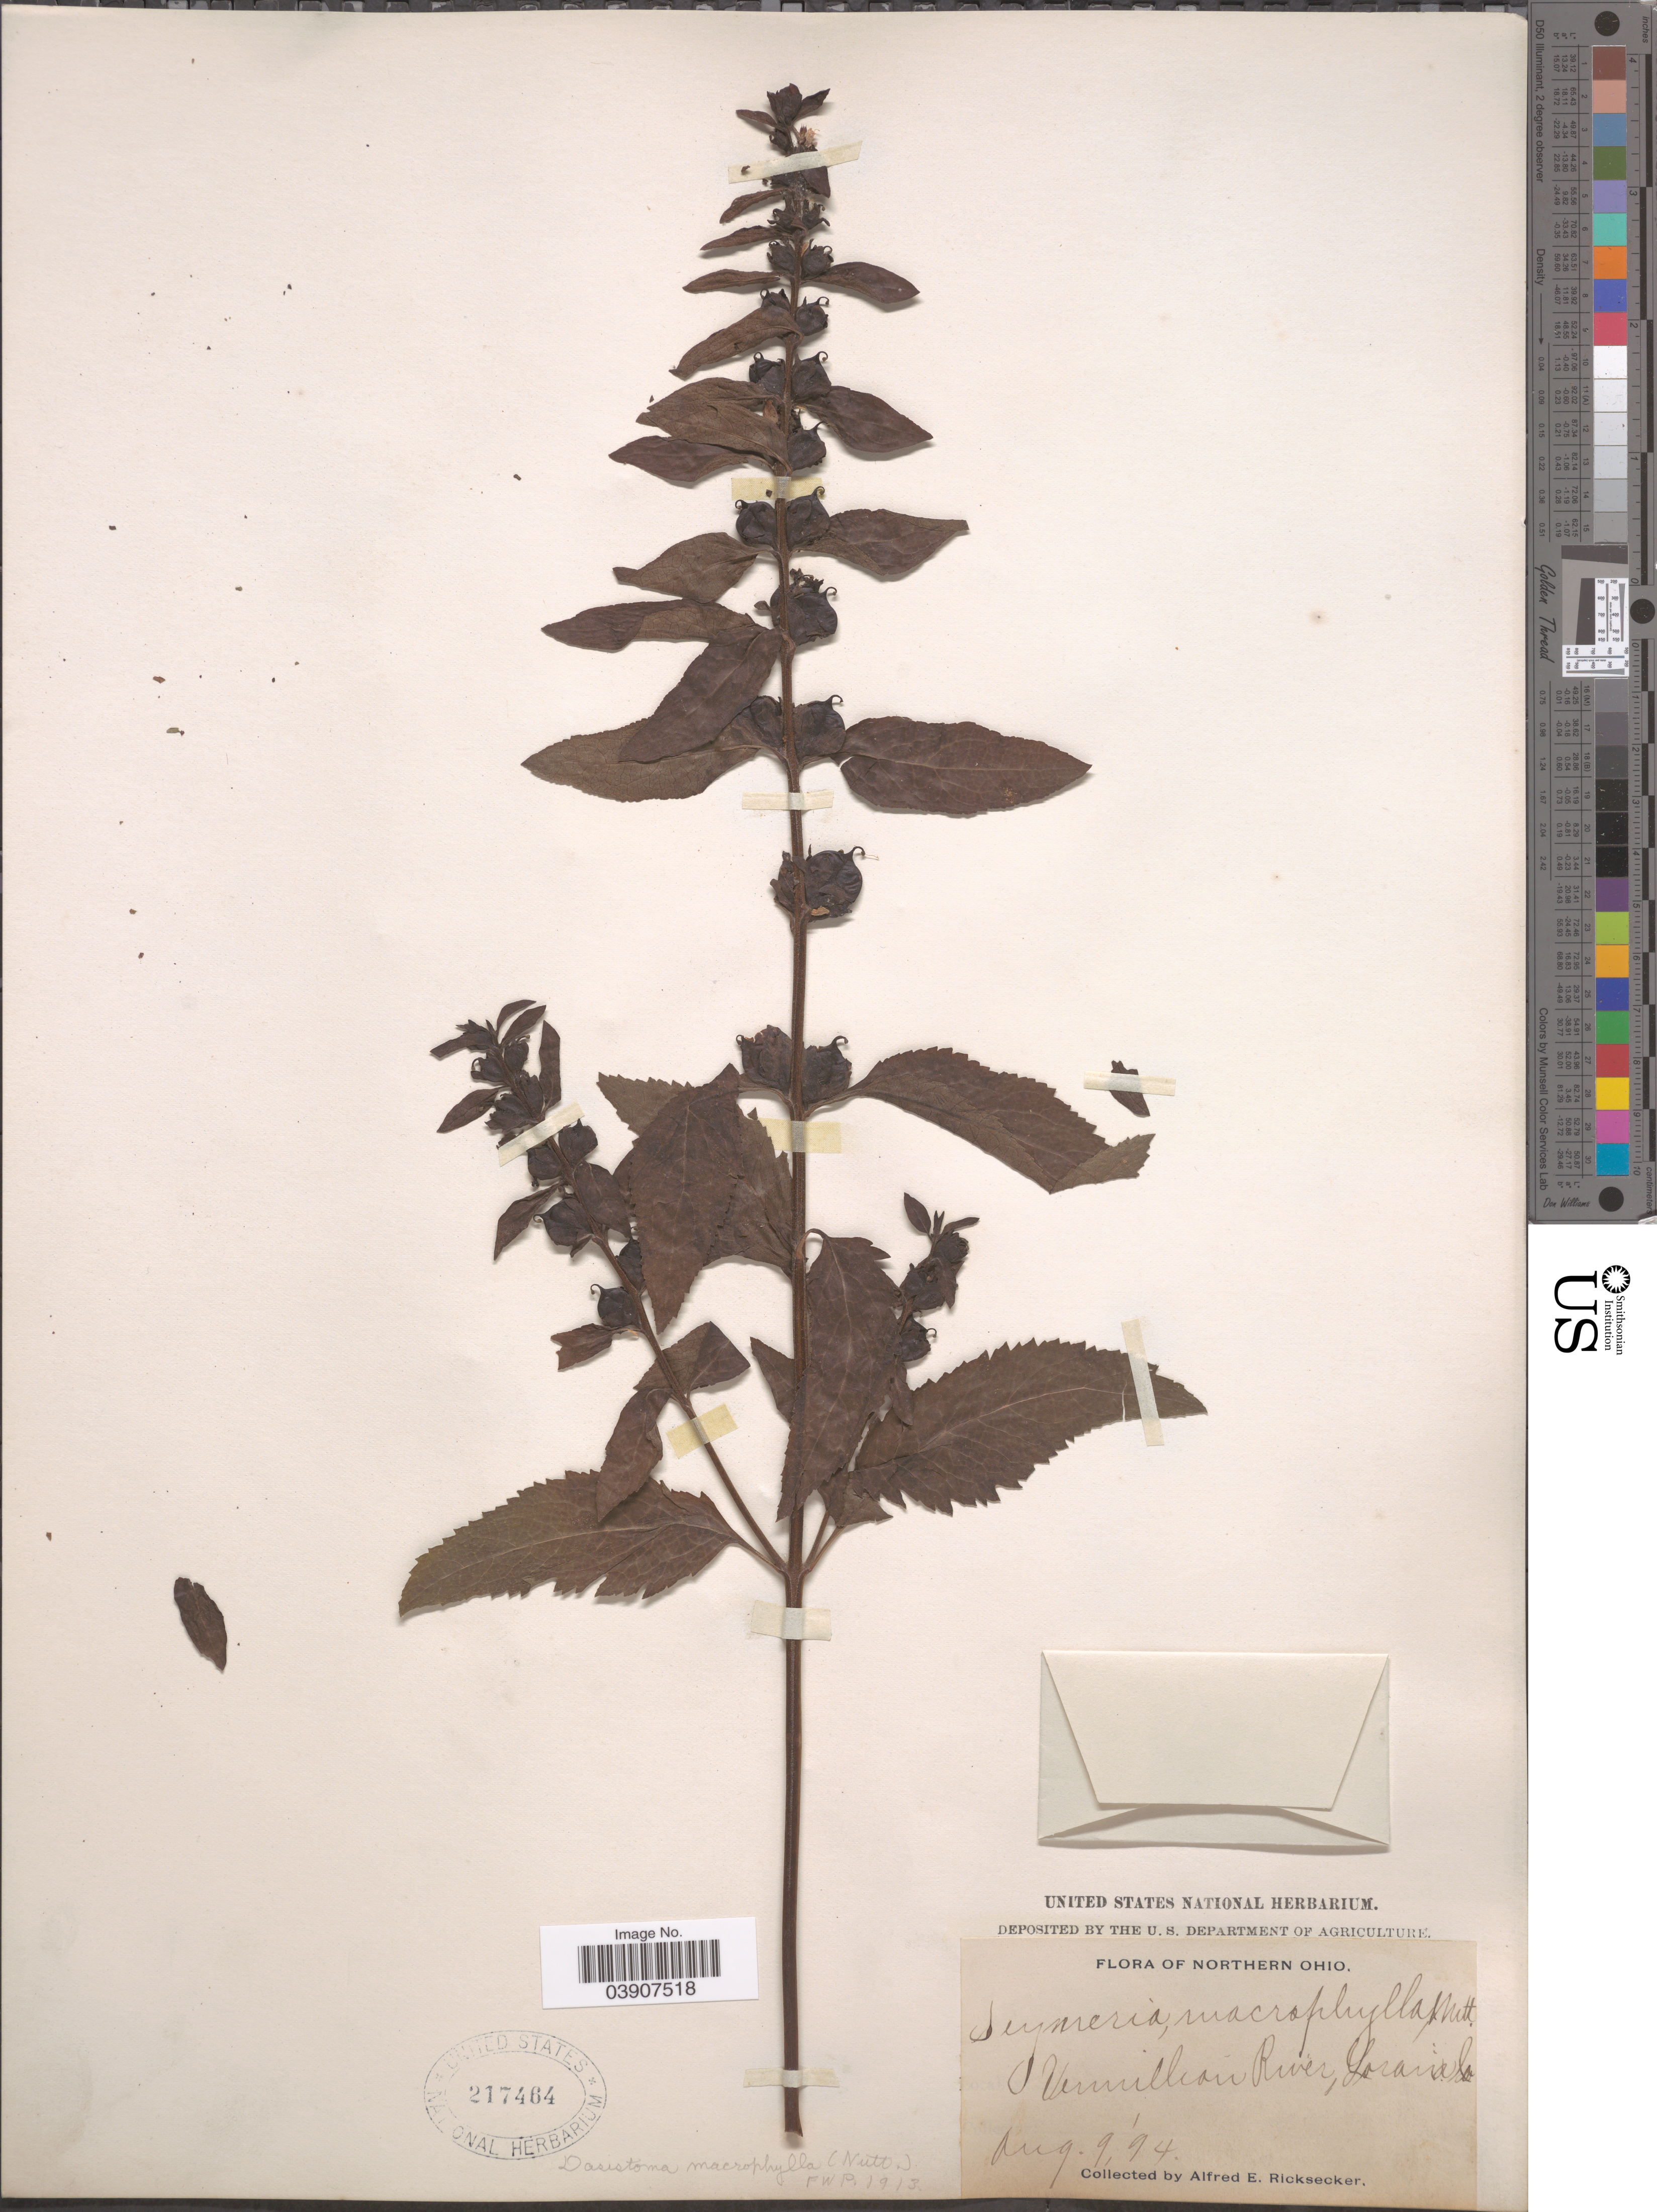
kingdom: Plantae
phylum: Tracheophyta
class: Magnoliopsida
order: Lamiales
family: Orobanchaceae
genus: Dasistoma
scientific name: Dasistoma macrophylla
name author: (Nutt.) Raf.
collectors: A. E. Ricksecker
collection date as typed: Transcribed d/m/y: 9/8/94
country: United States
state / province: Ohio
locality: Northern Ohio. Vermillion River, Lorain Co.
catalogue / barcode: US 217464